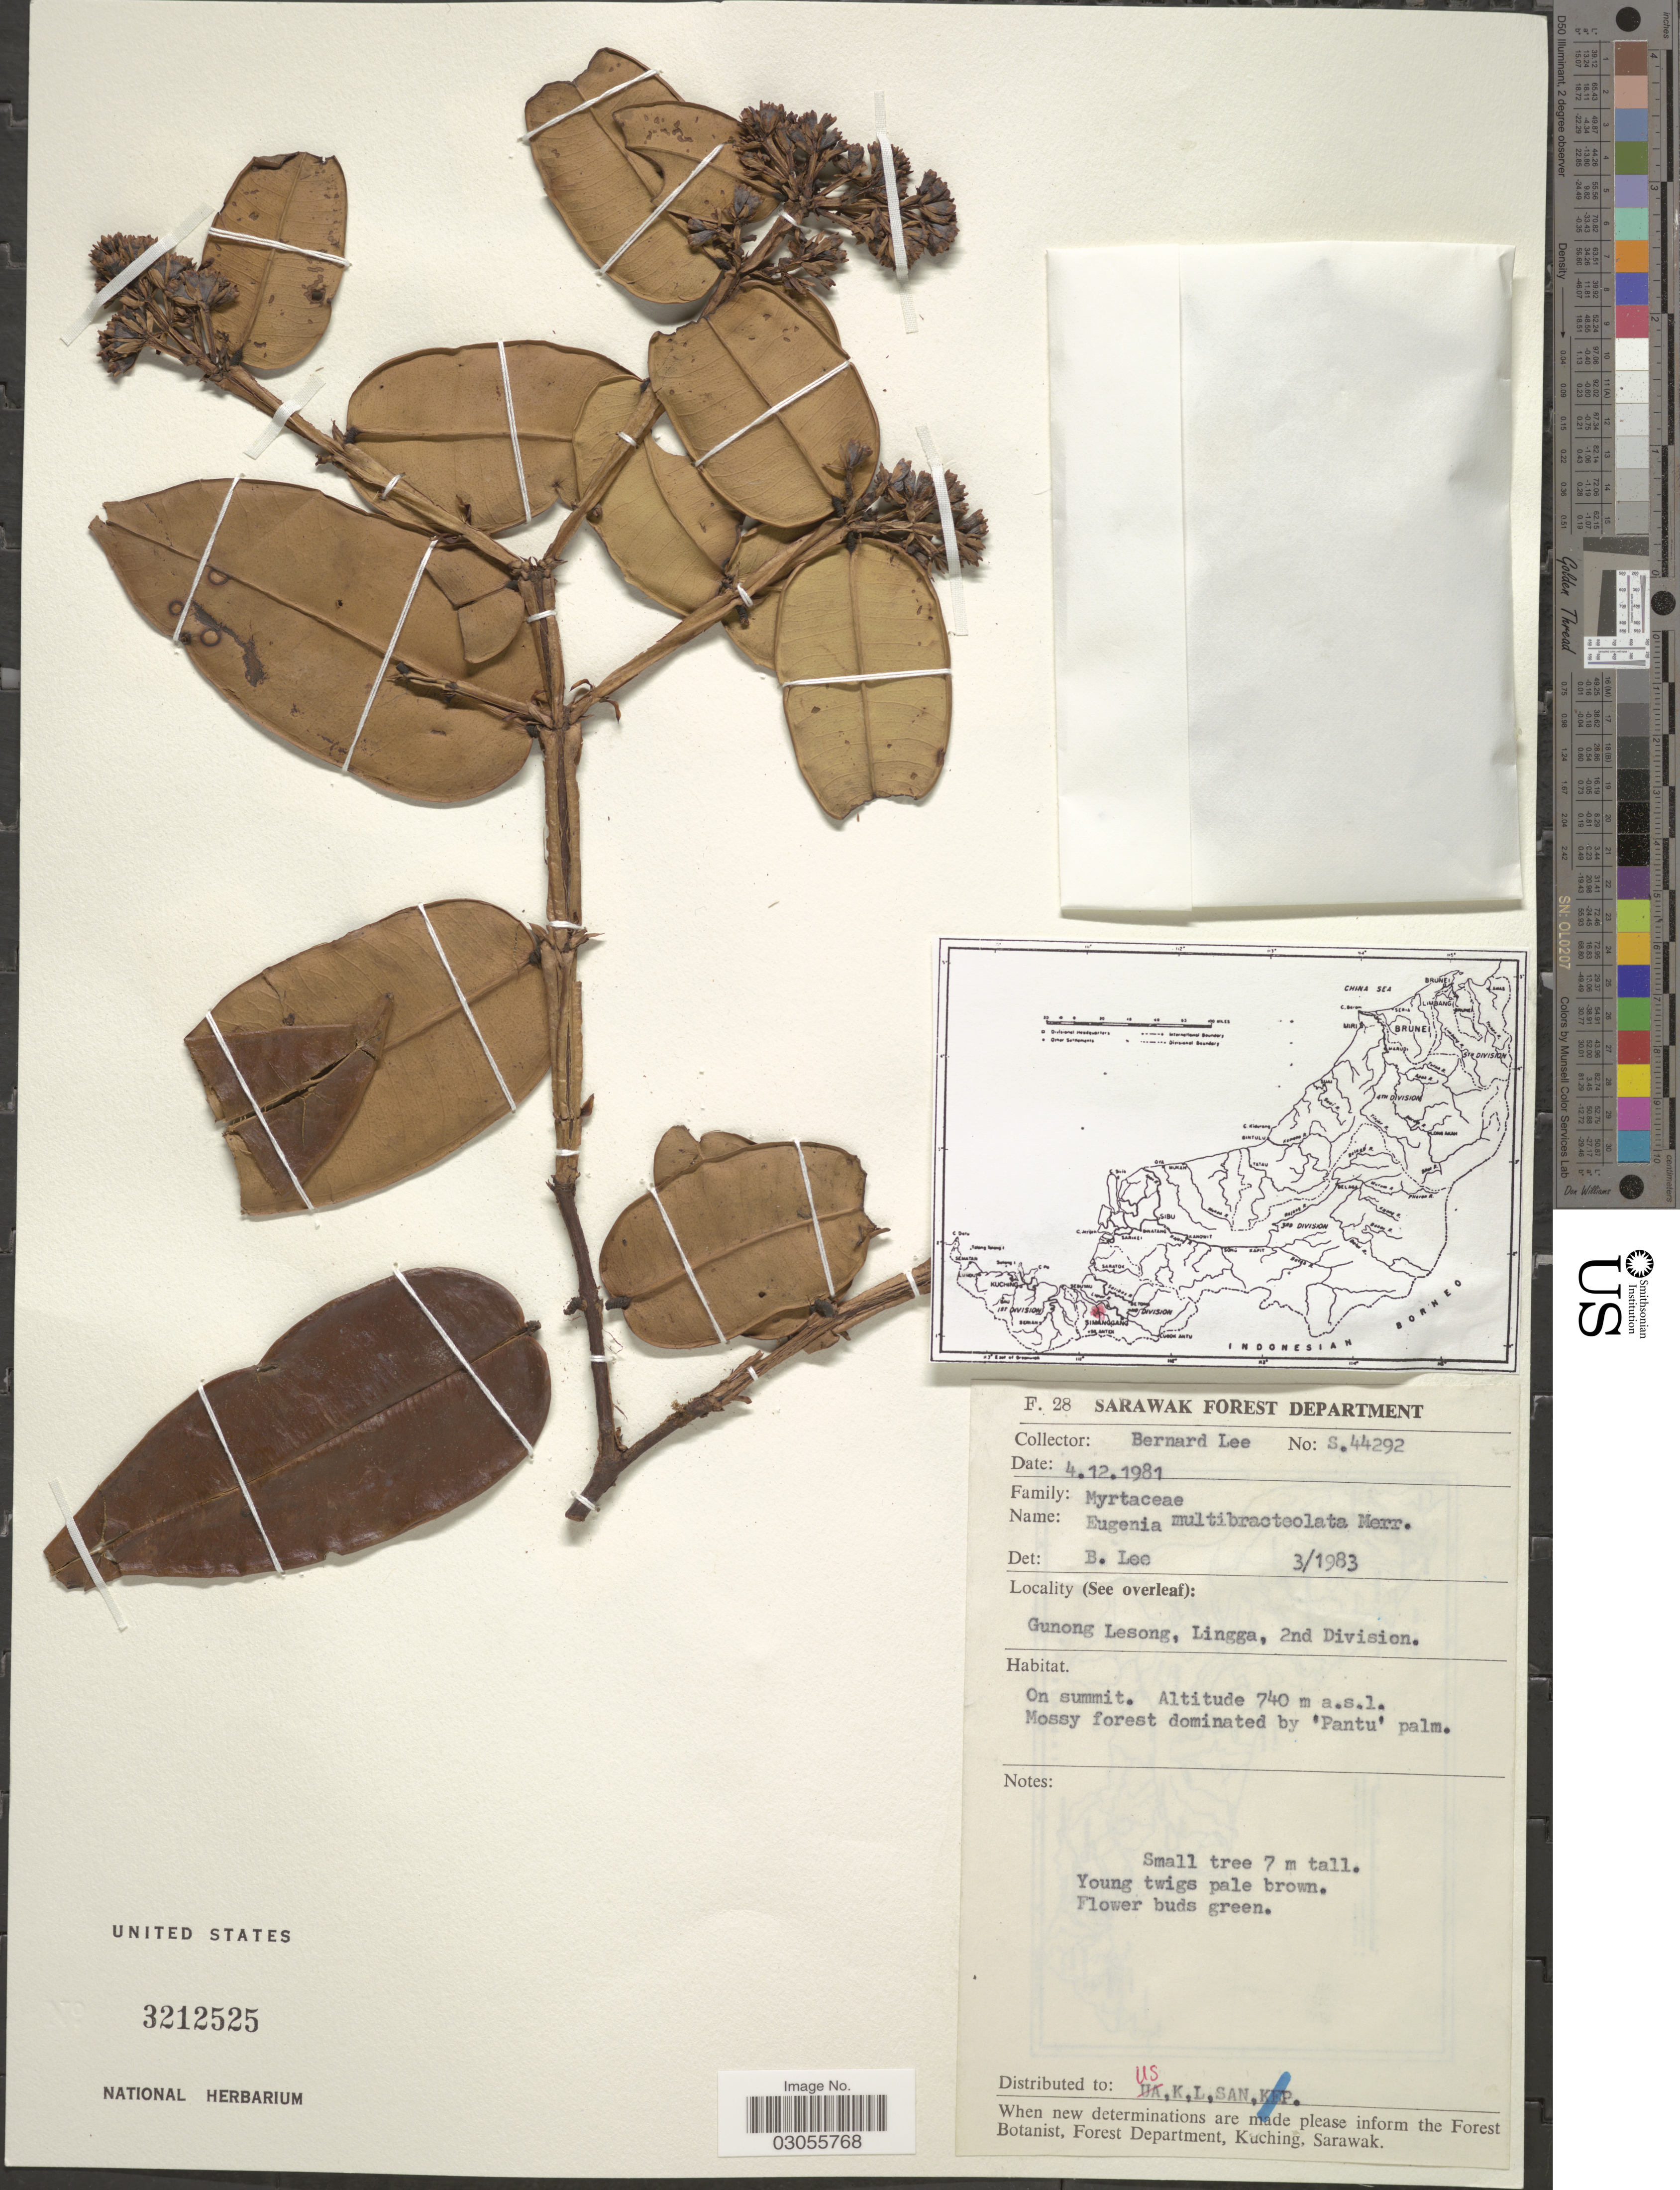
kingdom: Plantae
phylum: Tracheophyta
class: Magnoliopsida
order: Myrtales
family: Myrtaceae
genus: Syzygium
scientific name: Syzygium multibracteolatum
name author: (Merr.) Merr. & L.M. Perry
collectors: B. Lee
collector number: S44292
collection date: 1981-12-04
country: Malaysia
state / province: Sarawak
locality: Gunong Lesong, Lingga, 2nd Division.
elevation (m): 740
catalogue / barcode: US 3212525